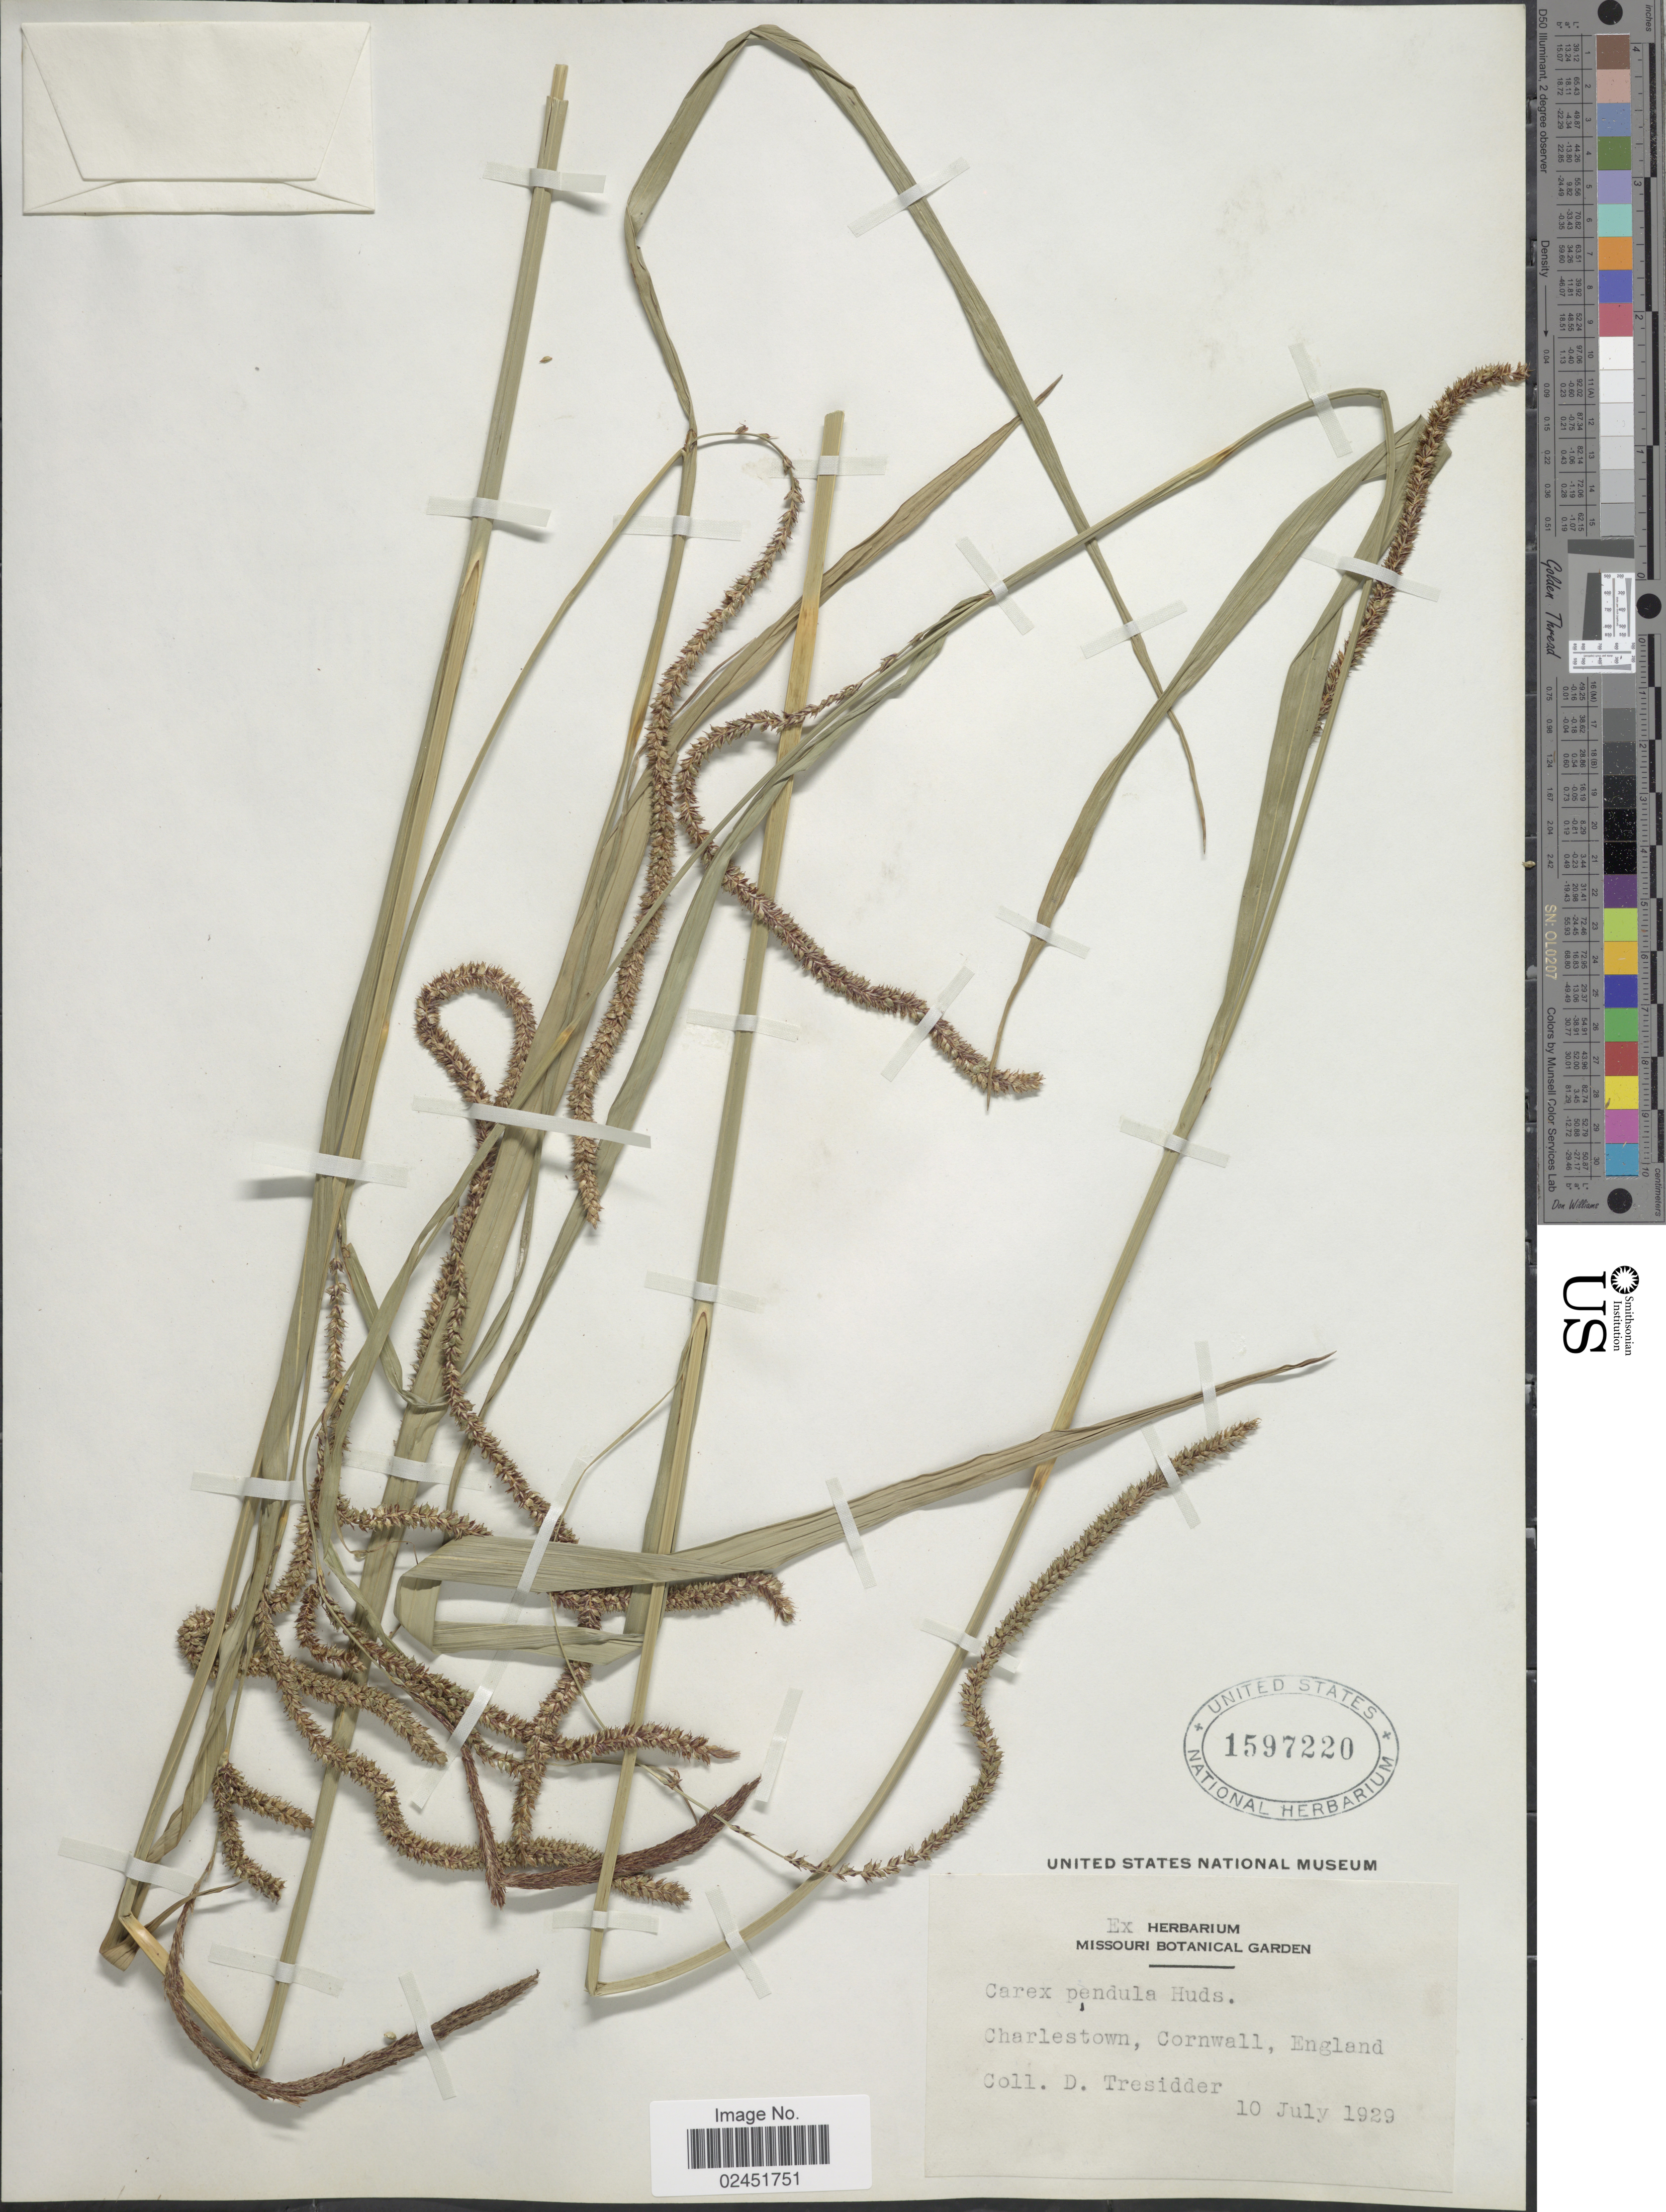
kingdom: Plantae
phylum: Tracheophyta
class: Liliopsida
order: Poales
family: Cyperaceae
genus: Carex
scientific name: Carex pendula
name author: Huds.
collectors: D. Tresidder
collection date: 1929-07-10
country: United Kingdom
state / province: England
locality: Charlestown, Cornwall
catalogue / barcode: US 1597220